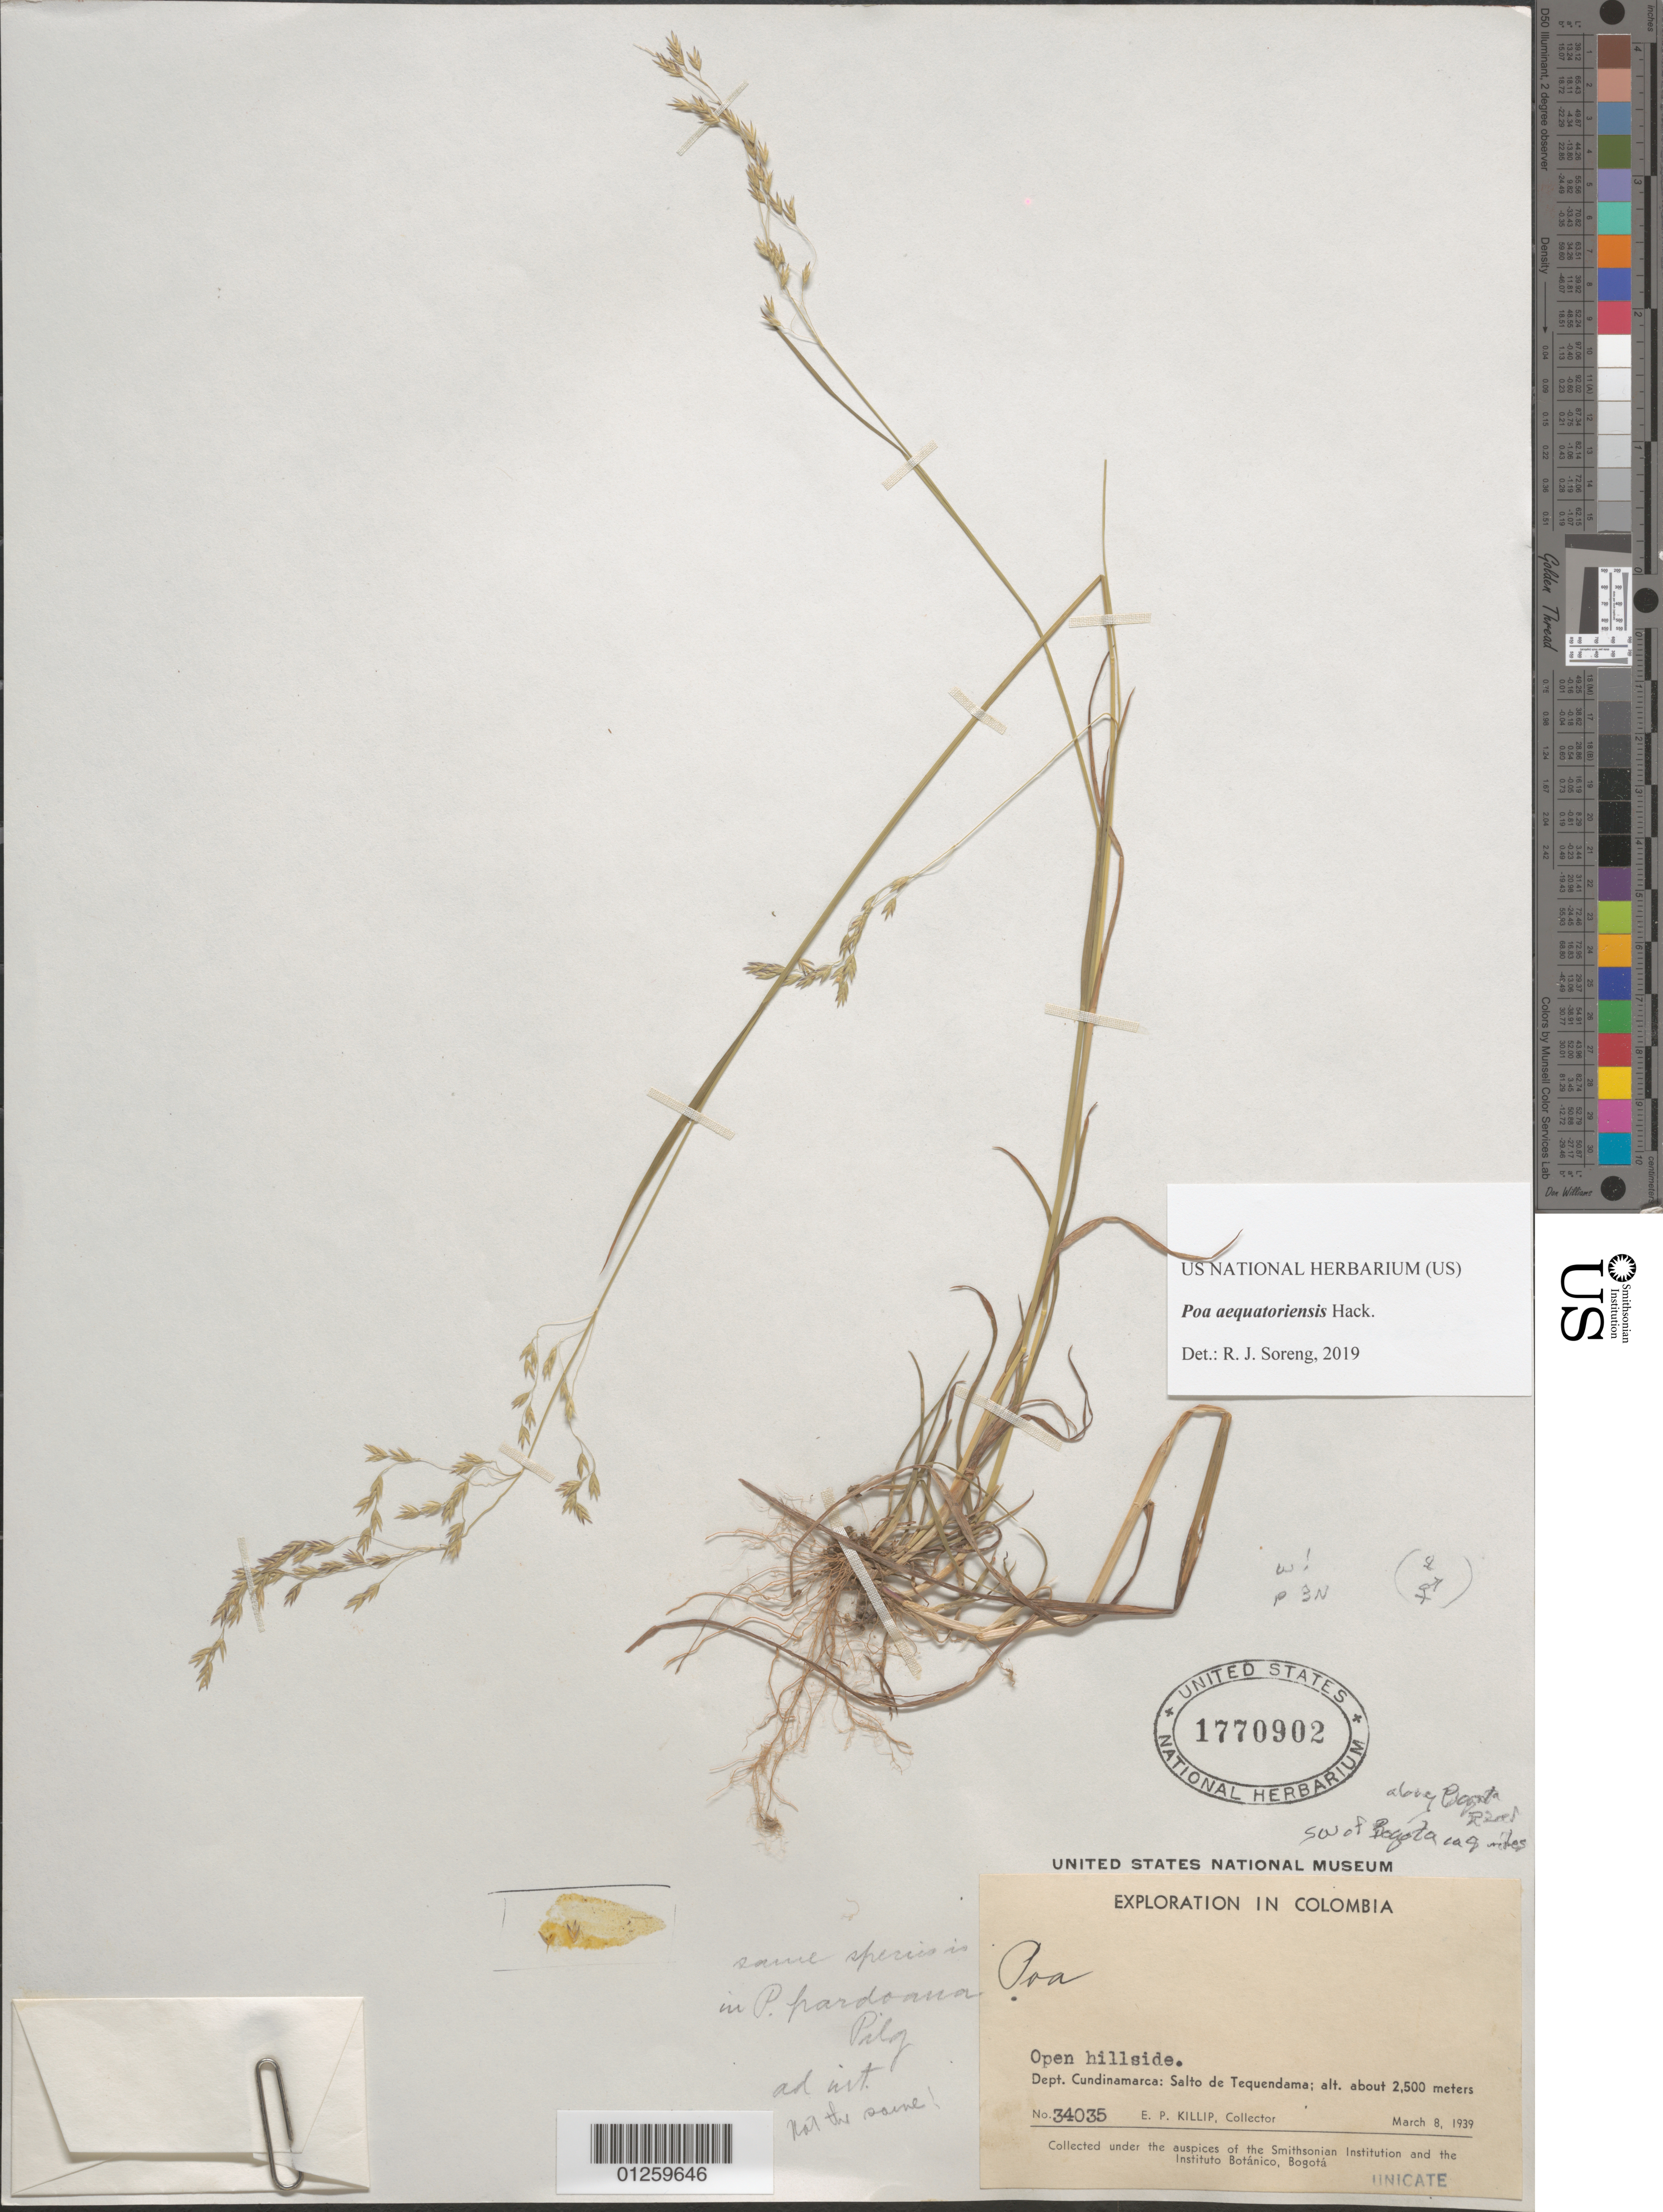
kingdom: Plantae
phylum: Tracheophyta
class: Liliopsida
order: Poales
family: Poaceae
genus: Poa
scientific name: Poa aequatoriensis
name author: Hack.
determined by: Soreng, Robert J., Research Associate (BOT), Smithsonian Institution - National Museum of Natural History (UNITED STATES)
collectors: E. P. Killip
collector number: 34035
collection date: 1939-03-08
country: Colombia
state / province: Cundinamarca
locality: Salto de Tequendama.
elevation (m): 2500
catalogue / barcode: US 1770902